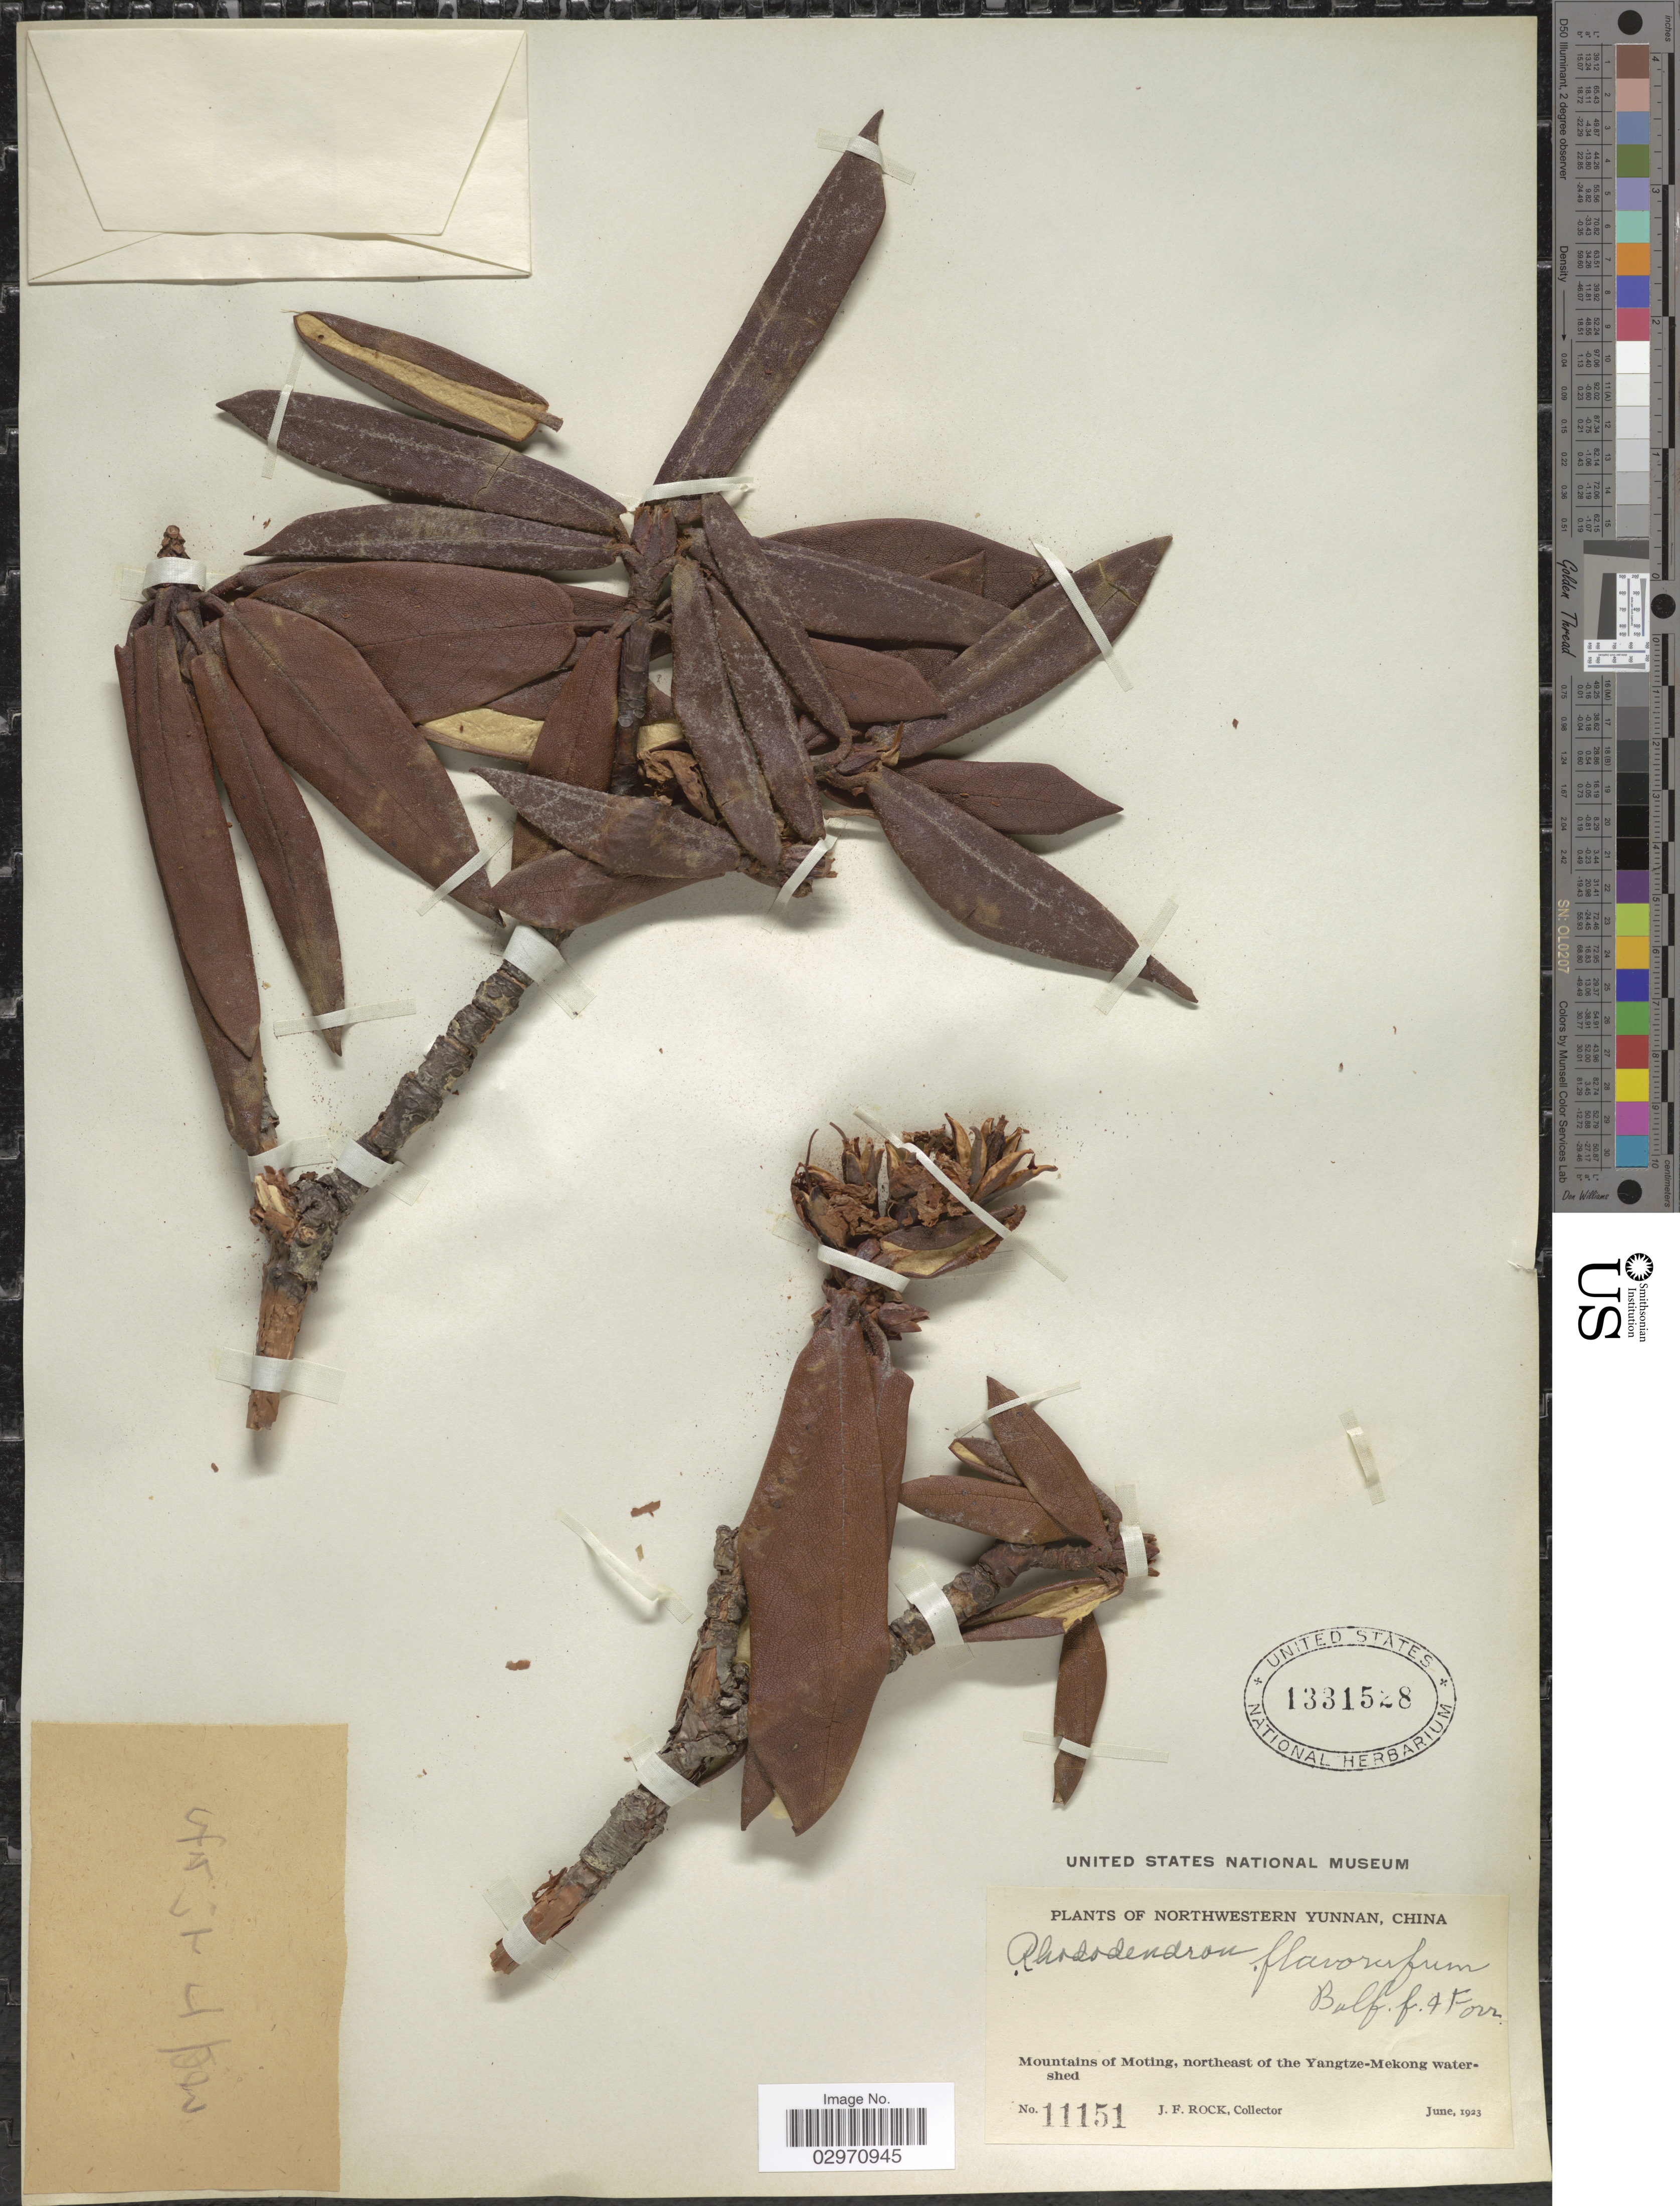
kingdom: Plantae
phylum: Tracheophyta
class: Magnoliopsida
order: Ericales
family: Ericaceae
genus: Rhododendron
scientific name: Rhododendron flavorufum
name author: Balf. f. & Forrest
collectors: J. Rock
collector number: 11151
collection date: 1923-06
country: China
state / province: Yunnan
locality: Northwestern Yunnan. Mountains of Moting, northeast of the Yangtze-Mekong watershed.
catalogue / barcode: US 1331528